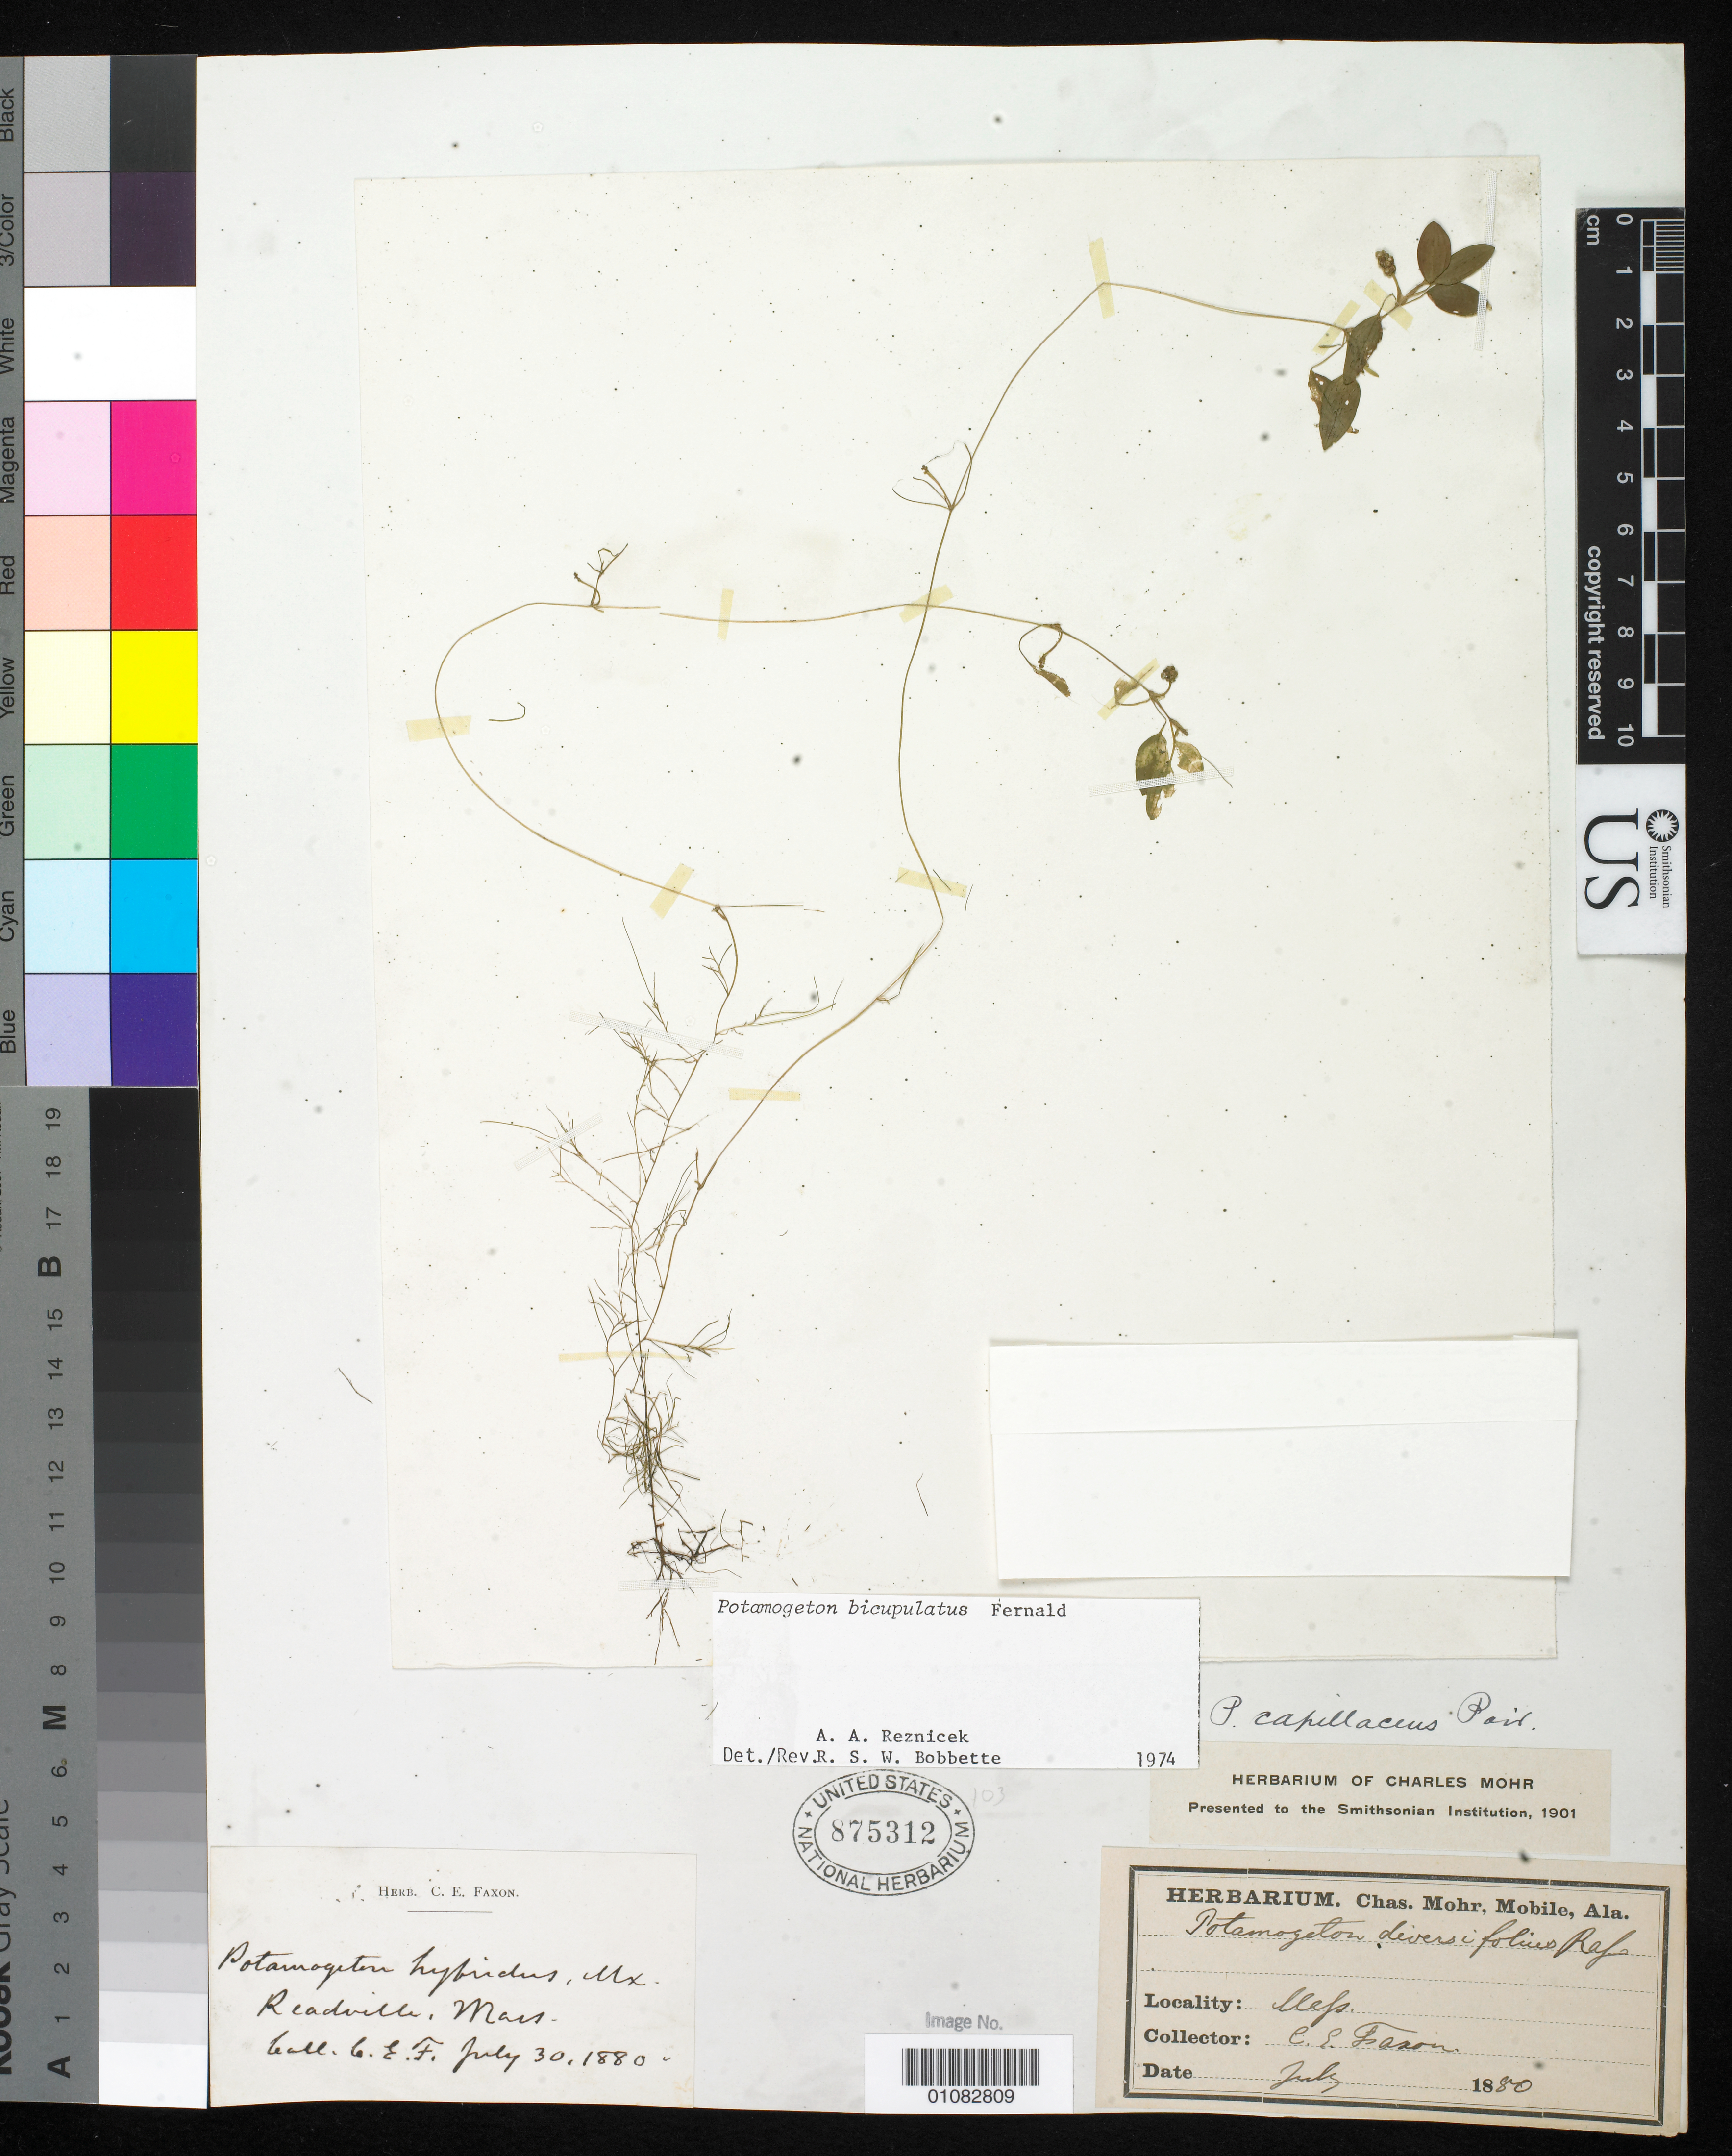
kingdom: Plantae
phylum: Tracheophyta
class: Liliopsida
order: Alismatales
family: Potamogetonaceae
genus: Potamogeton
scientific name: Potamogeton bicupulatus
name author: Fernald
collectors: C. Faxon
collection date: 1880-07-30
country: United States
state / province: Massachusetts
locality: Readville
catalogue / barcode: US 875312